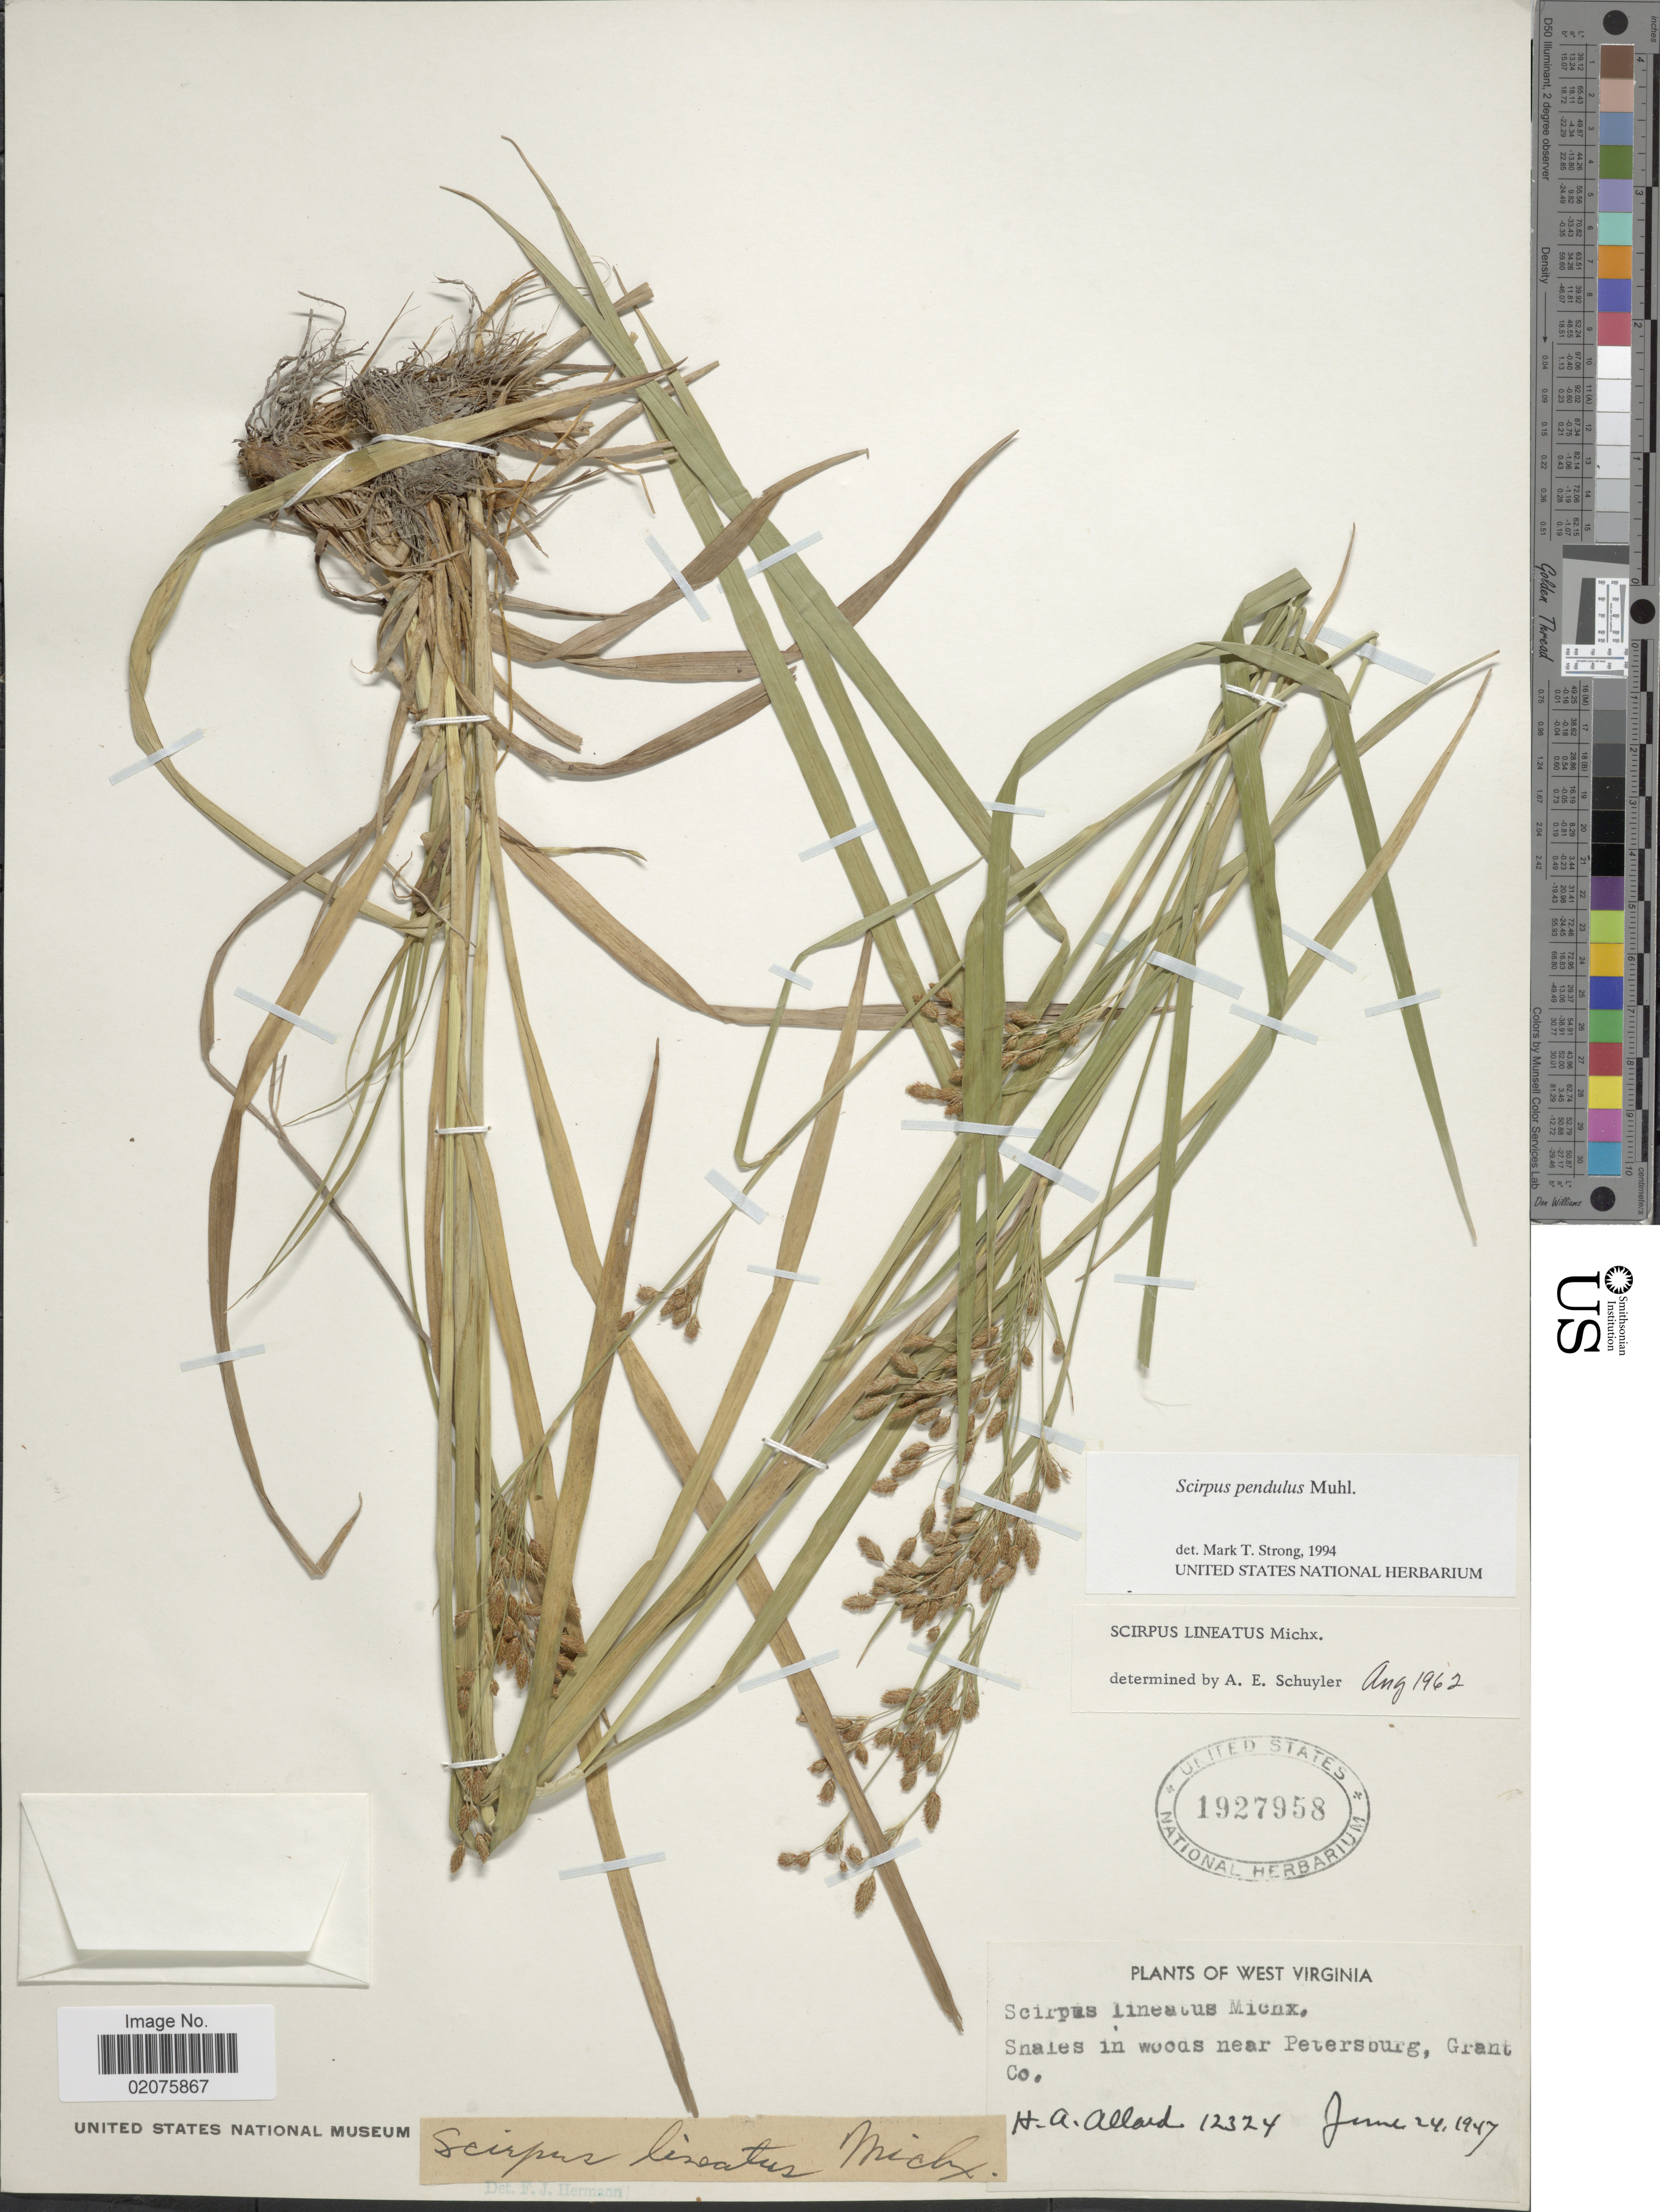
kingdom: Plantae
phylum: Tracheophyta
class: Liliopsida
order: Poales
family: Cyperaceae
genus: Scirpus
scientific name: Scirpus pendulus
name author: Muhl.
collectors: H. A. Allard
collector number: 12324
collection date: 1947-06-24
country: United States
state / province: West Virginia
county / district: Grant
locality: Shales in woods near Petersburg, Grant Co.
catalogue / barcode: US 1927958